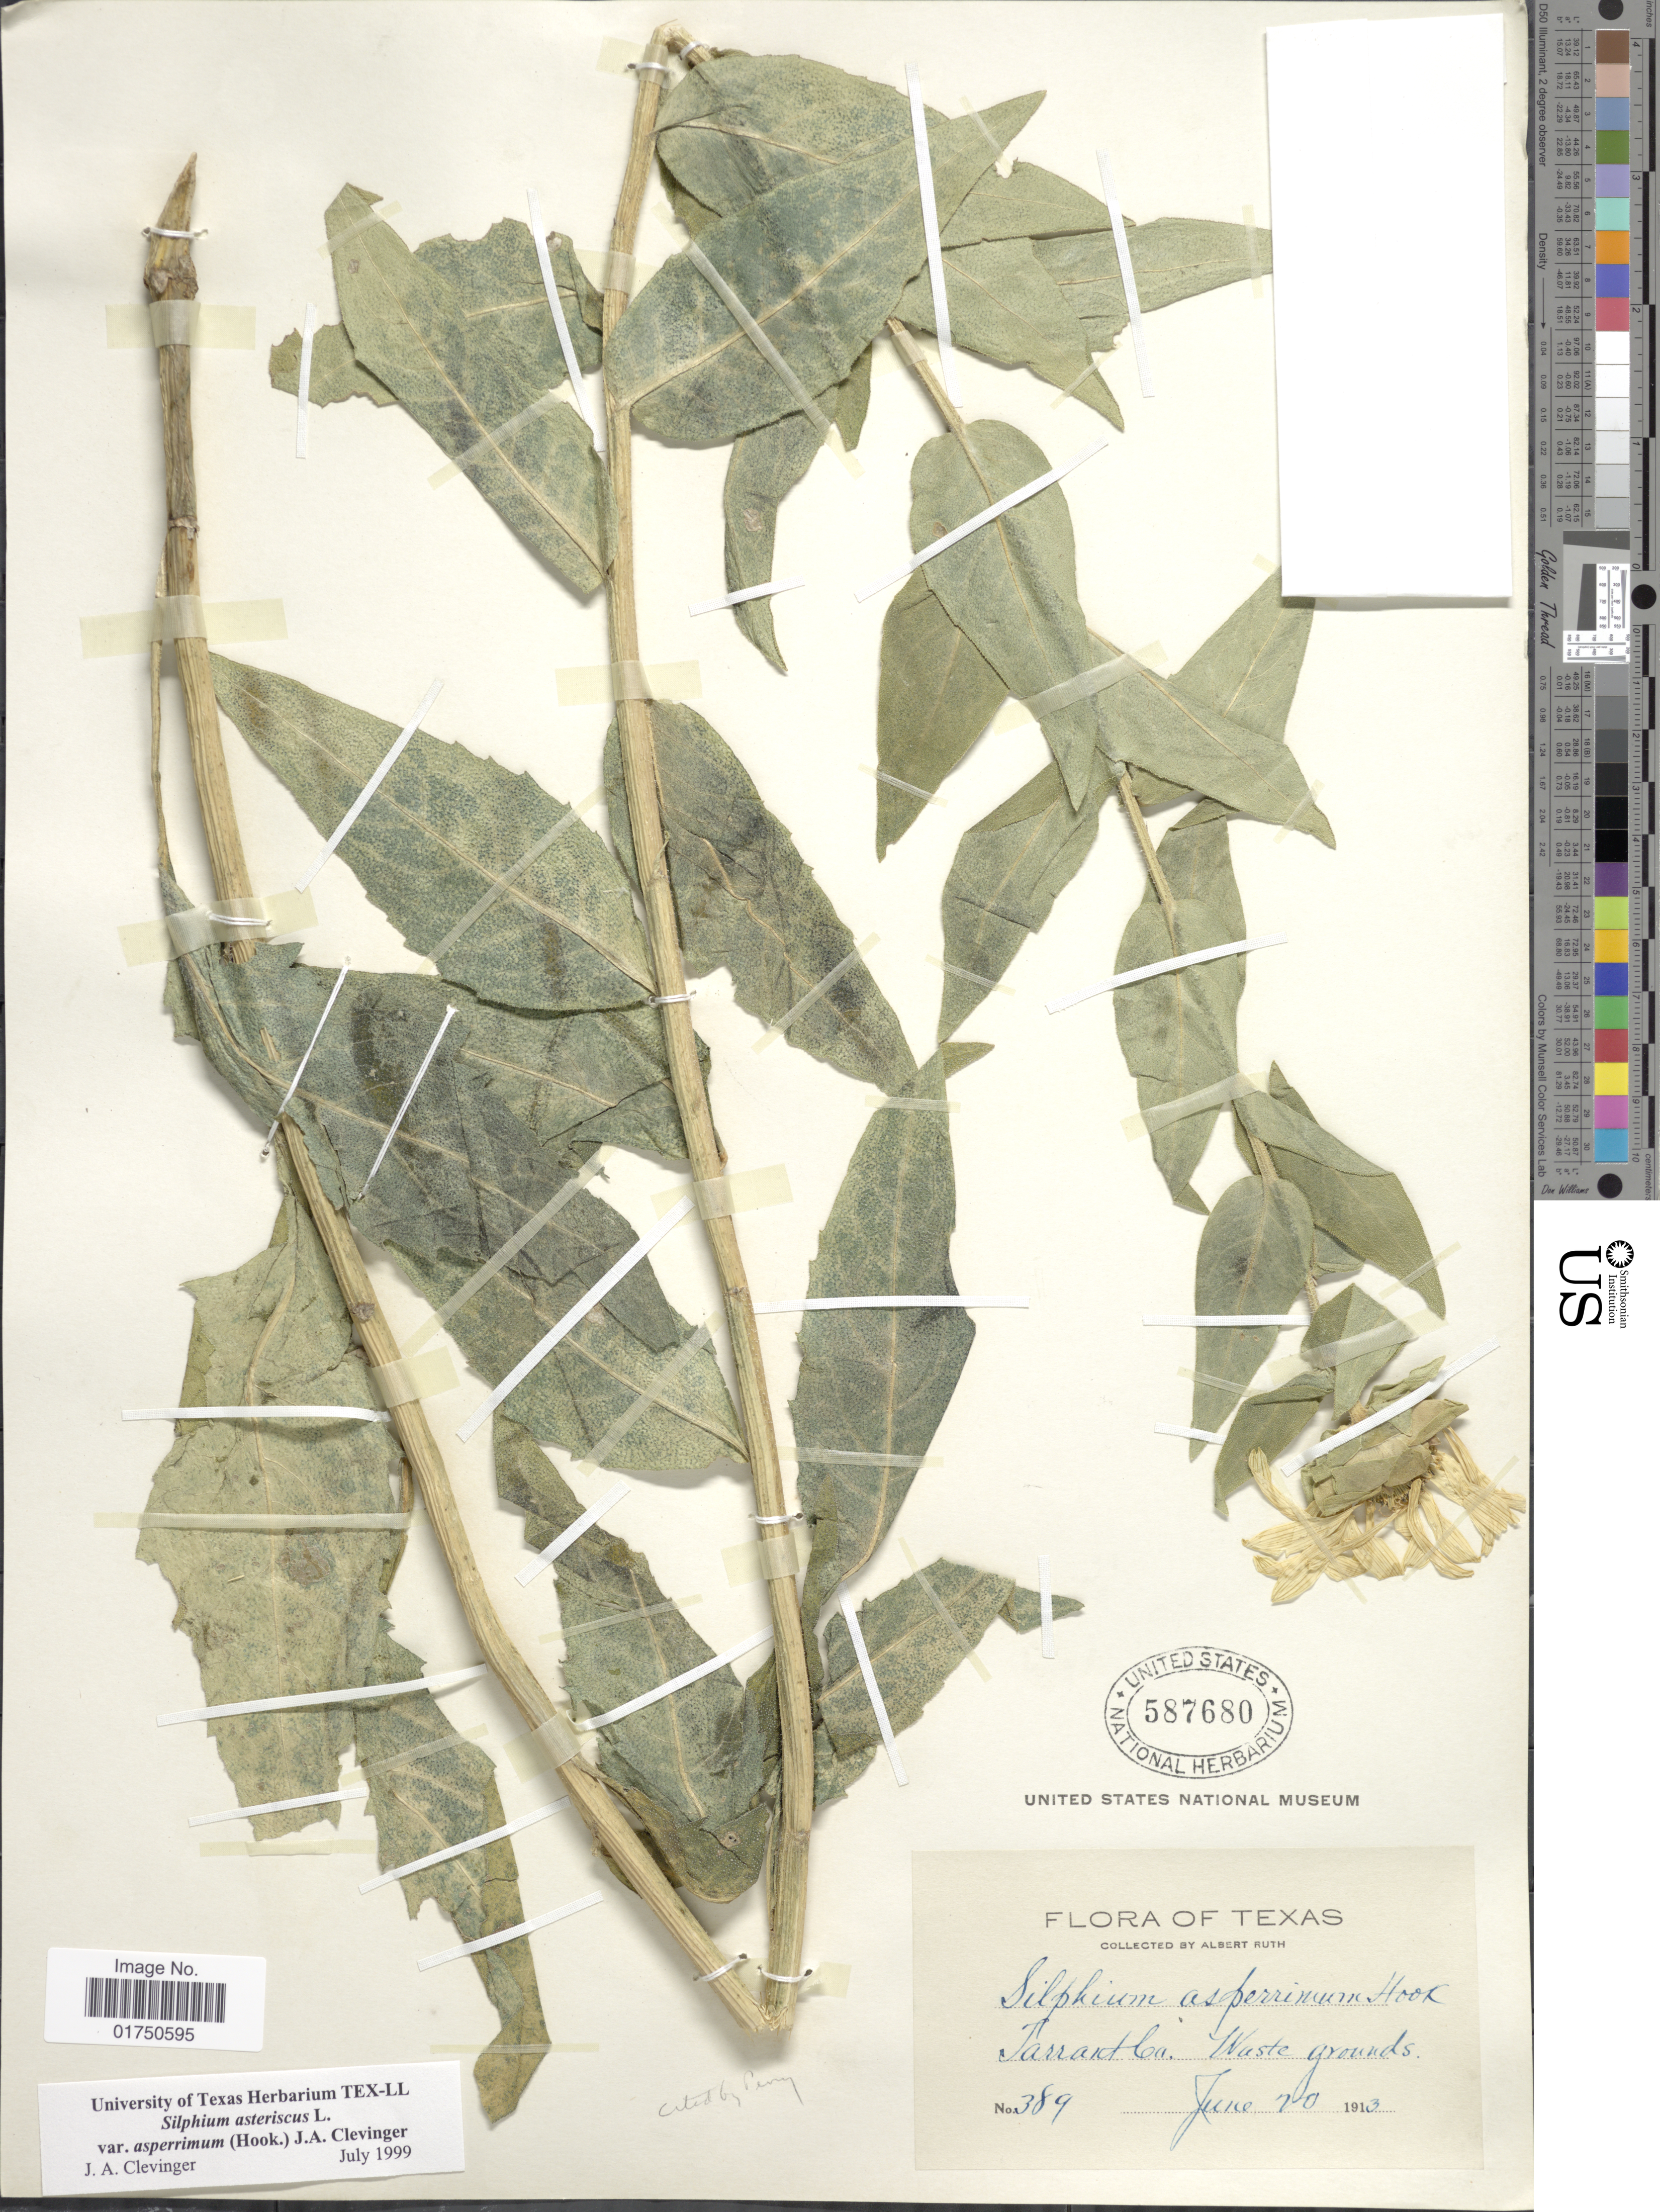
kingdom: Plantae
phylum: Tracheophyta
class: Magnoliopsida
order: Asterales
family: Asteraceae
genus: Silphium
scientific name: Silphium asteriscus var. asperrimum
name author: (Hook.) Clevinger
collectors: A. Ruth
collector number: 389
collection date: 1913-06-20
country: United States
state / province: Texas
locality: Tarrant Co., Waste grounds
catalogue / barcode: US 587680